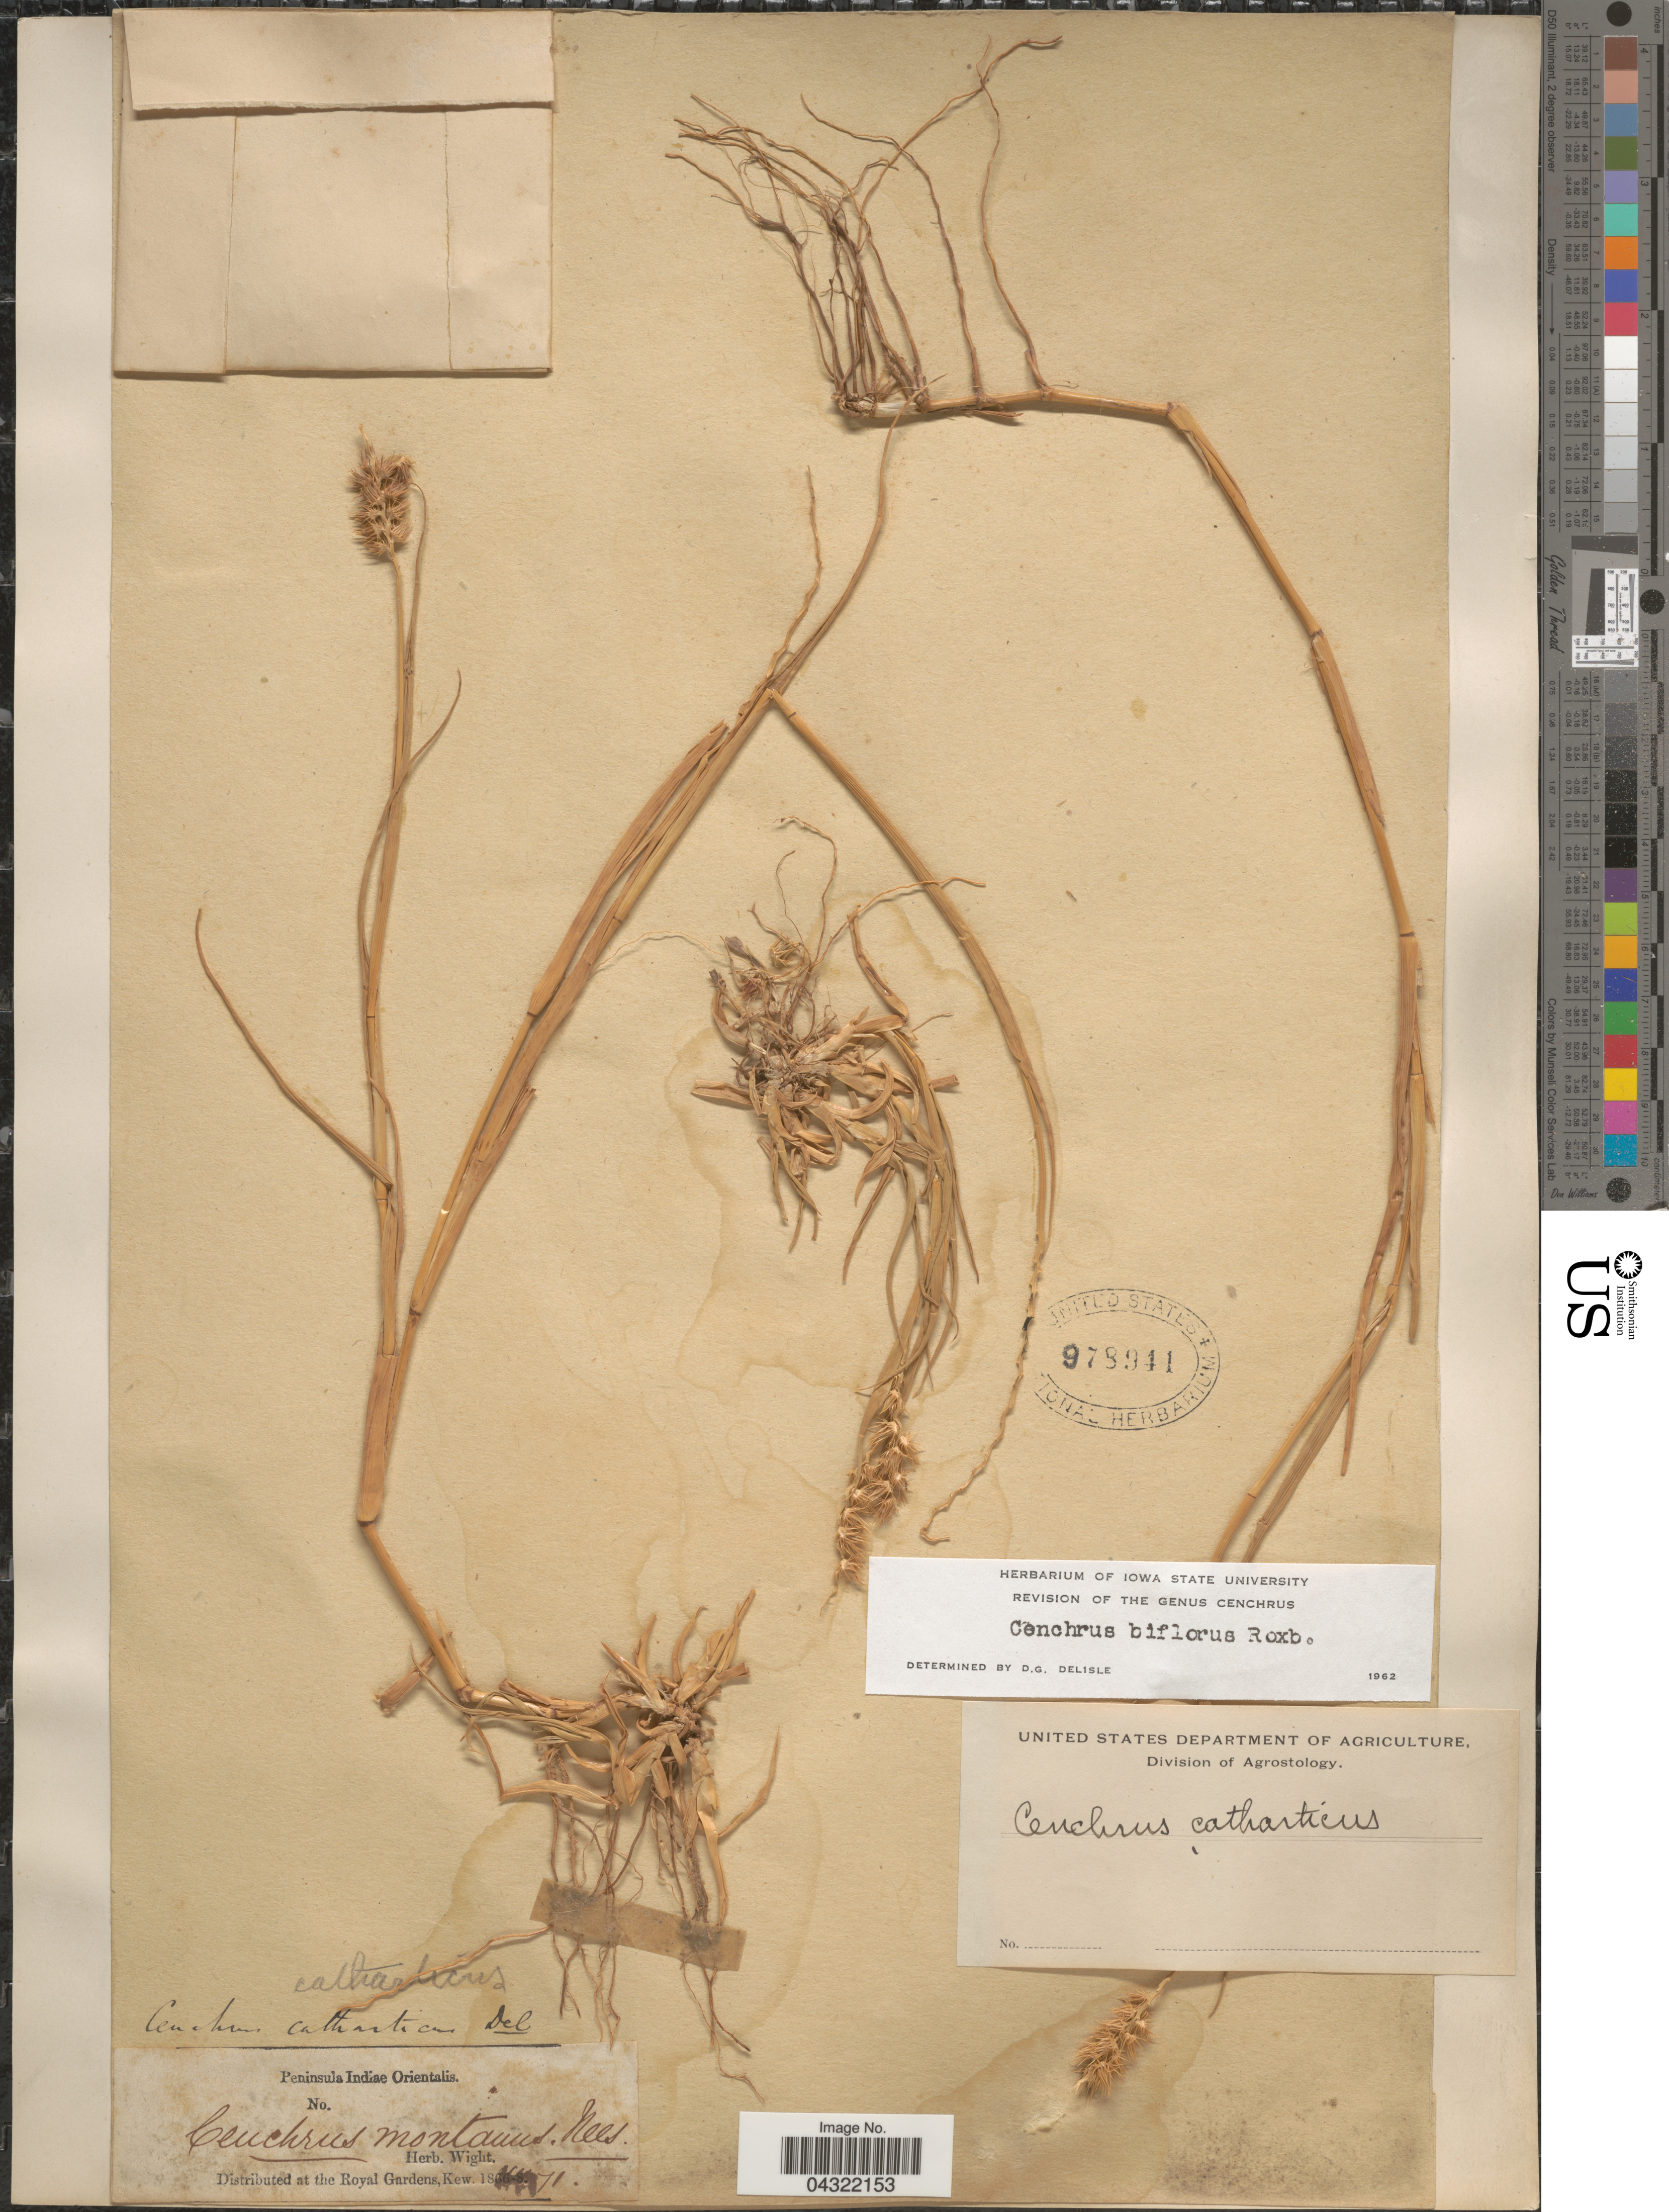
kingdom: Plantae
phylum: Tracheophyta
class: Liliopsida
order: Poales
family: Poaceae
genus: Cenchrus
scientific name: Cenchrus biflorus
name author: Roxb.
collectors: ex Herb. Wight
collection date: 1871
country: India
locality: Peninsula Indiae Orientalis.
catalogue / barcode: US 978941